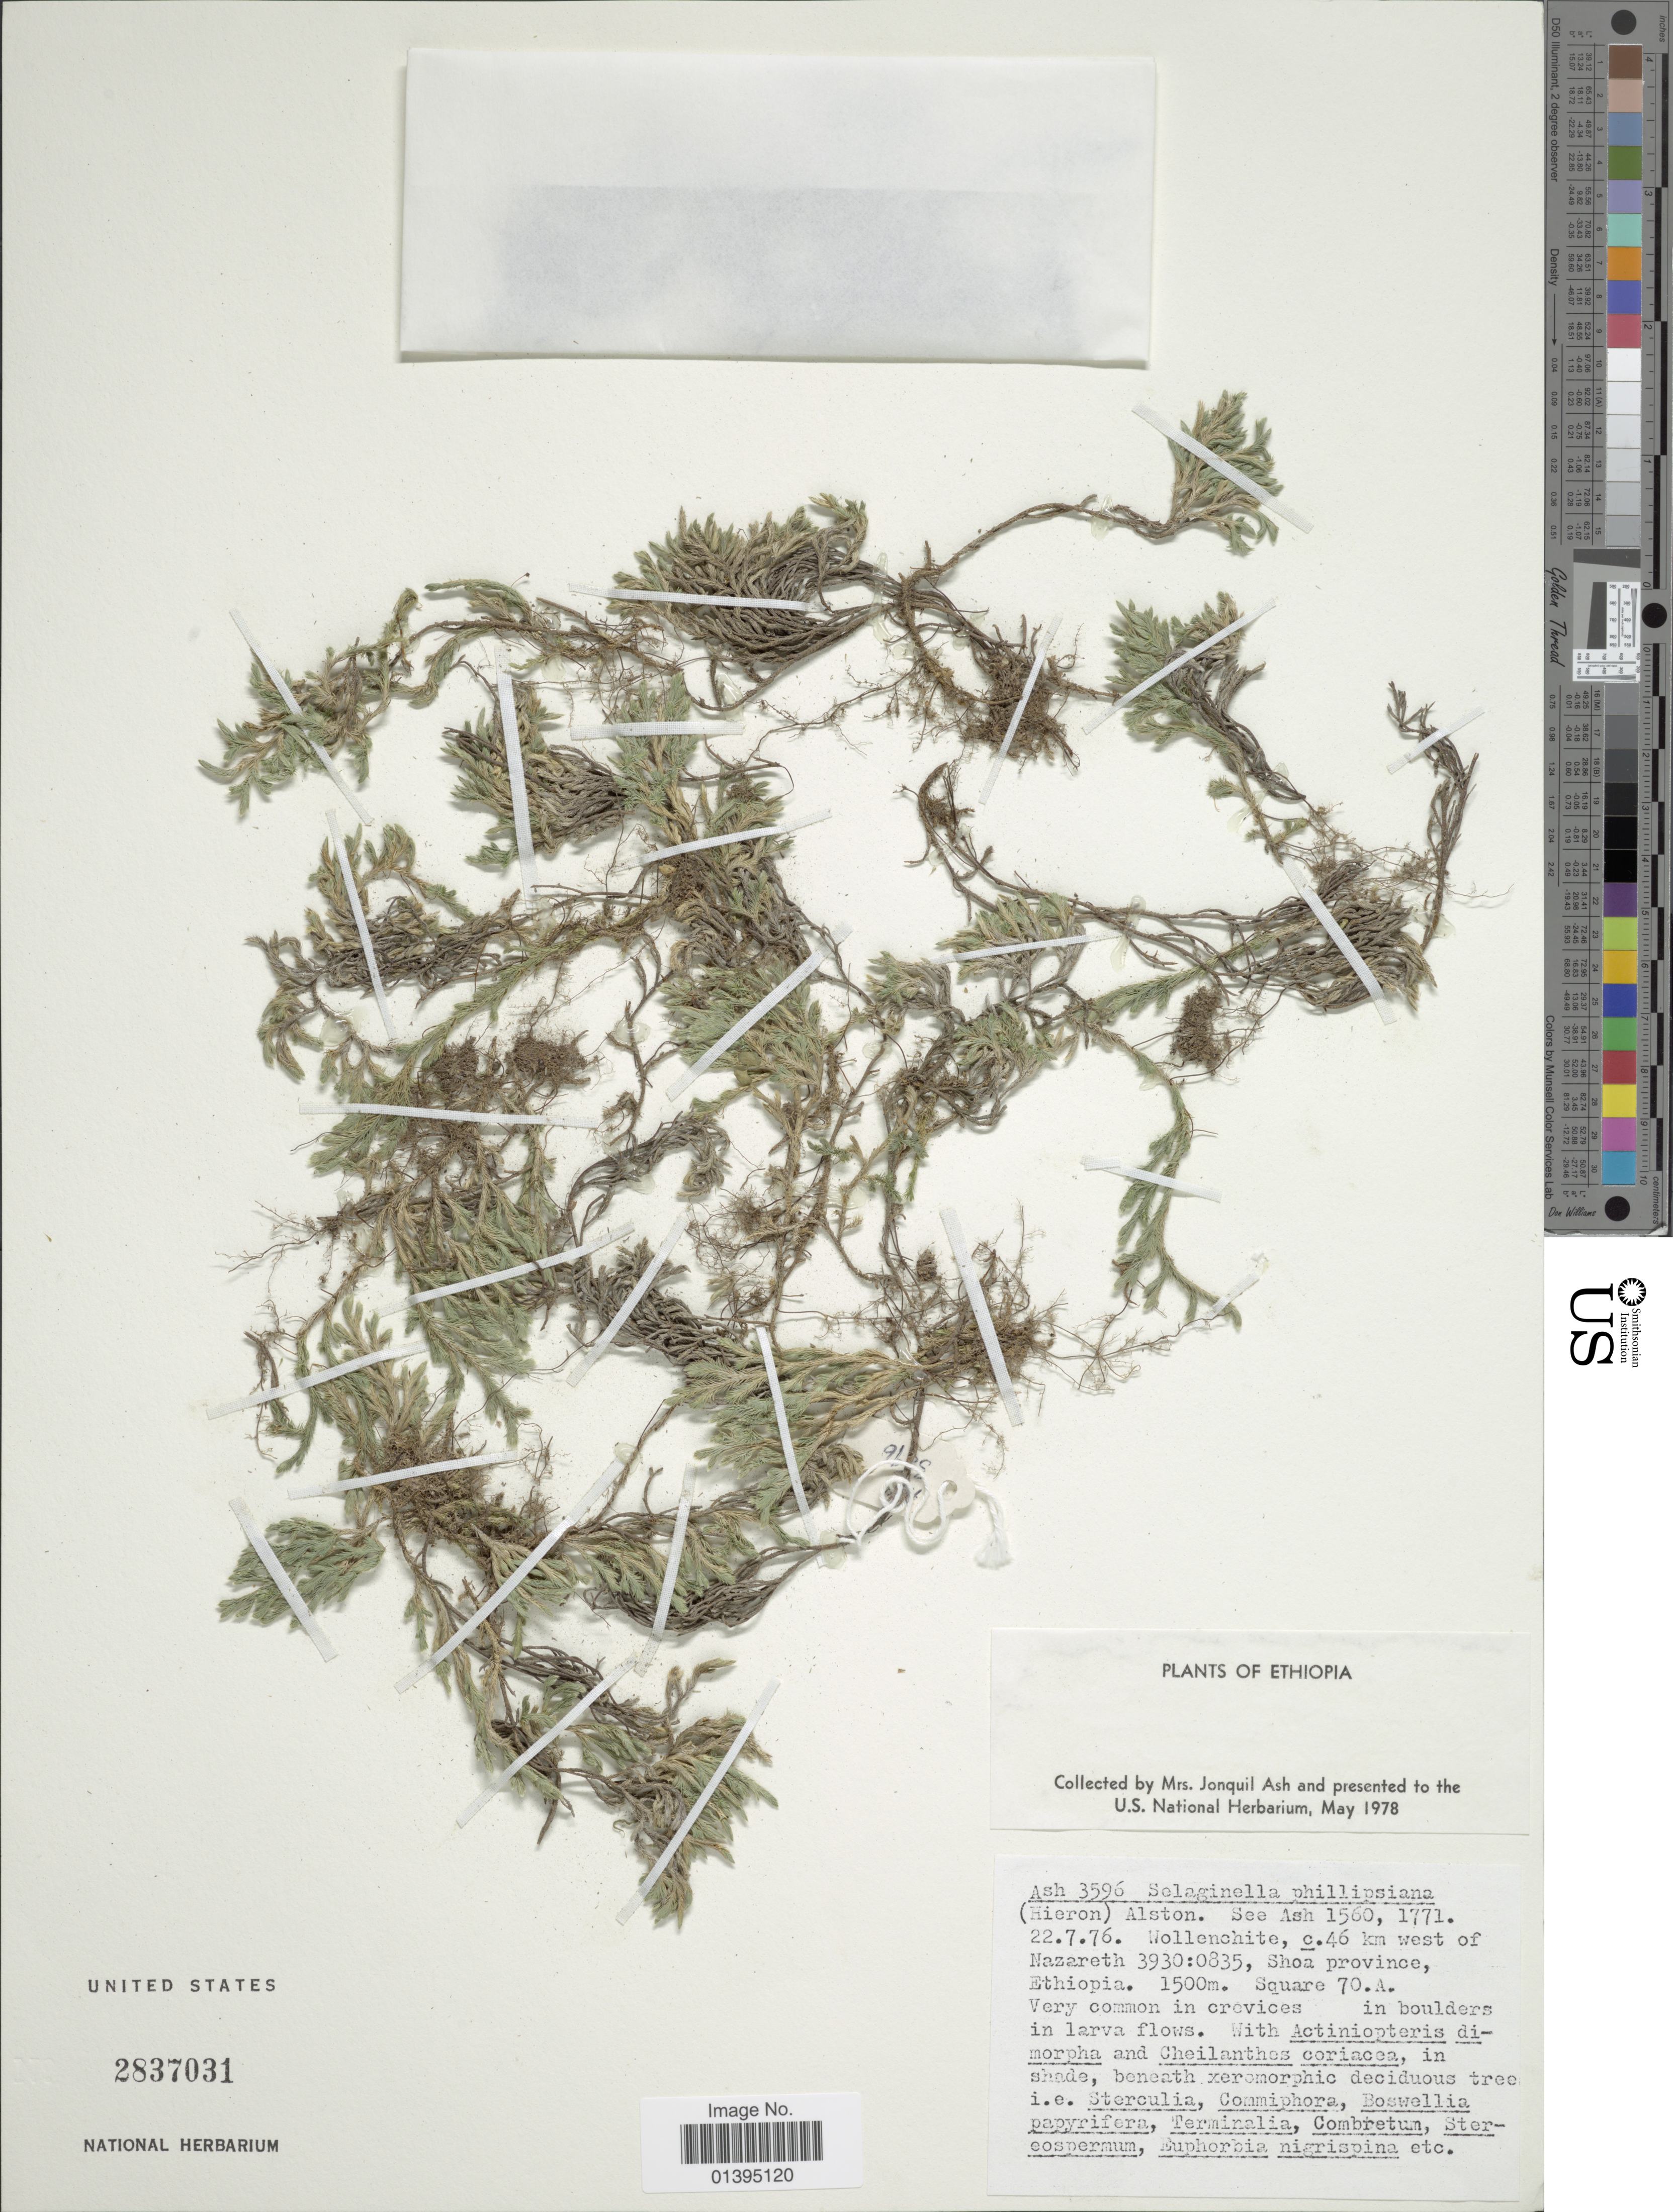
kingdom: Plantae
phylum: Tracheophyta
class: Lycopodiopsida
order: Selaginellales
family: Selaginellaceae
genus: Selaginella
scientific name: Selaginella phillipsiana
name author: (Hieron.) Alston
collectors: J. Ash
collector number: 3596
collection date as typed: Transcribed d/m/y: 22/7/76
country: Ethiopia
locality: Wollenchite, c. 46 km west of Nazareth 3930:0835, Shoa province, Square 70.A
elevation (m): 1500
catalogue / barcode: US 2837031